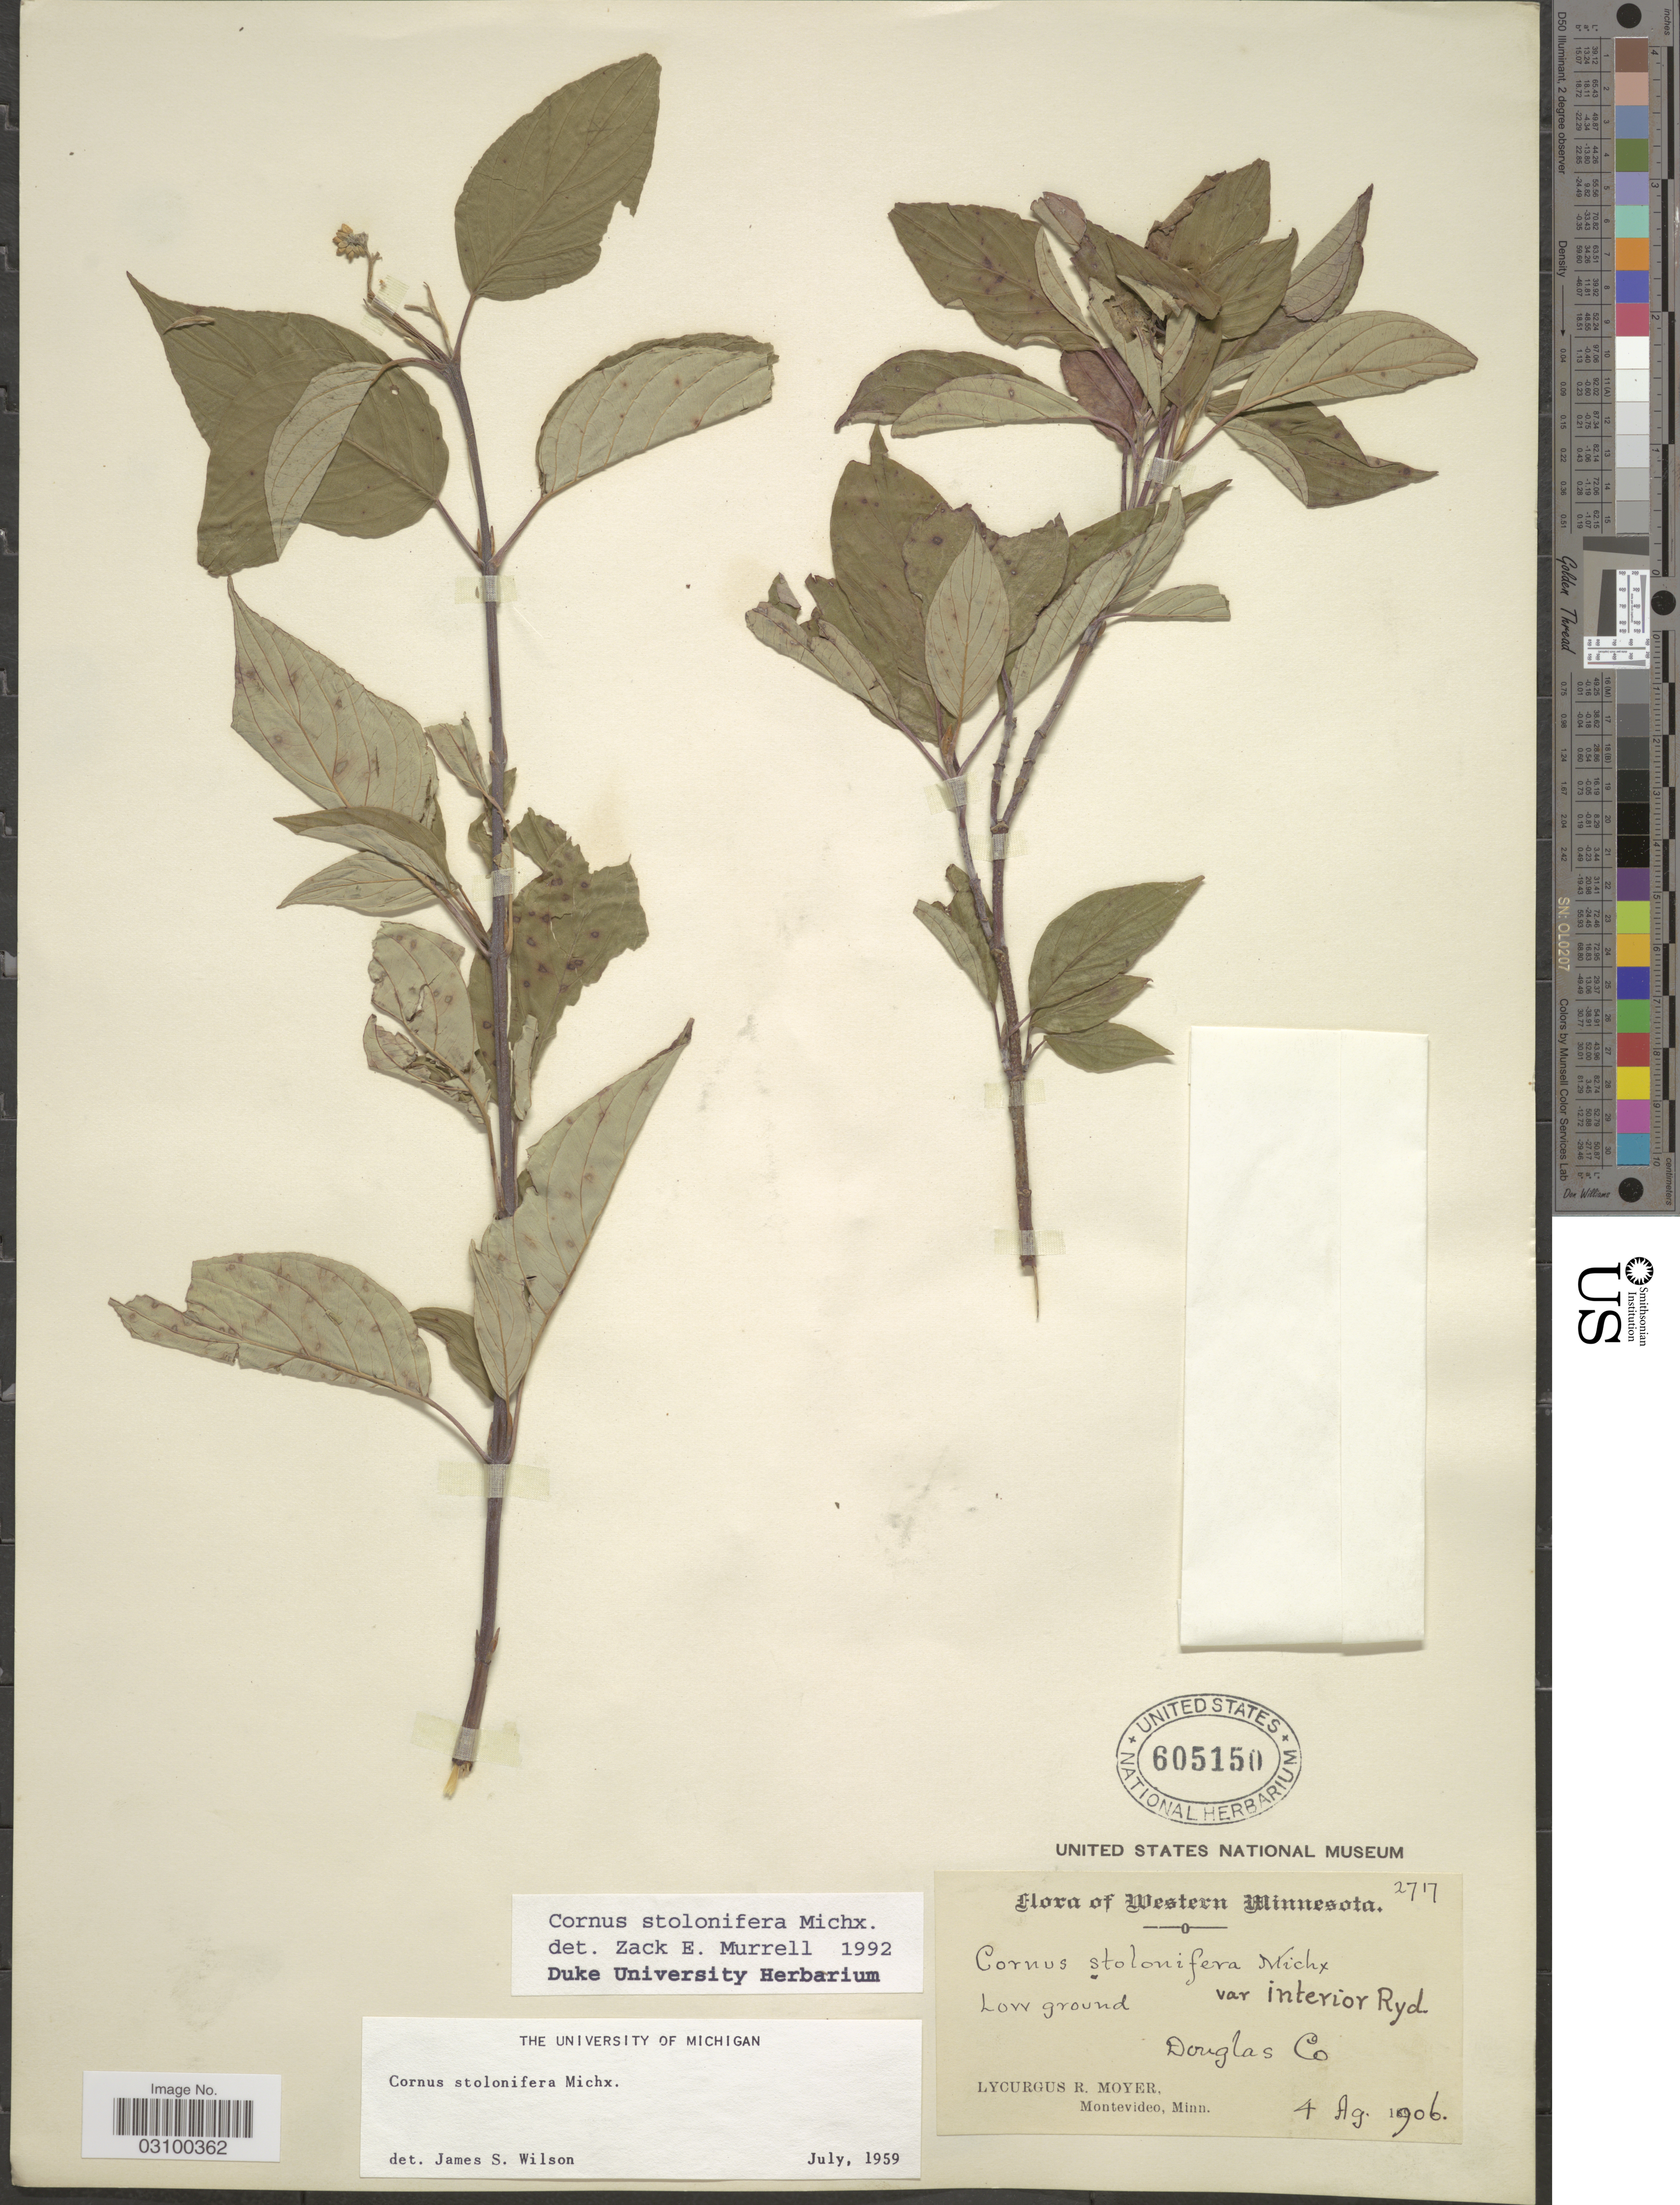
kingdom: Plantae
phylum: Tracheophyta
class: Magnoliopsida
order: Cornales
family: Cornaceae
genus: Cornus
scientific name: Cornus sericea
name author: L.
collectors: L. Moyer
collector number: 2717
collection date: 1906-08-04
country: United States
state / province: Minnesota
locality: Western Minnesota. Douglas Co.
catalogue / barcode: US 605150